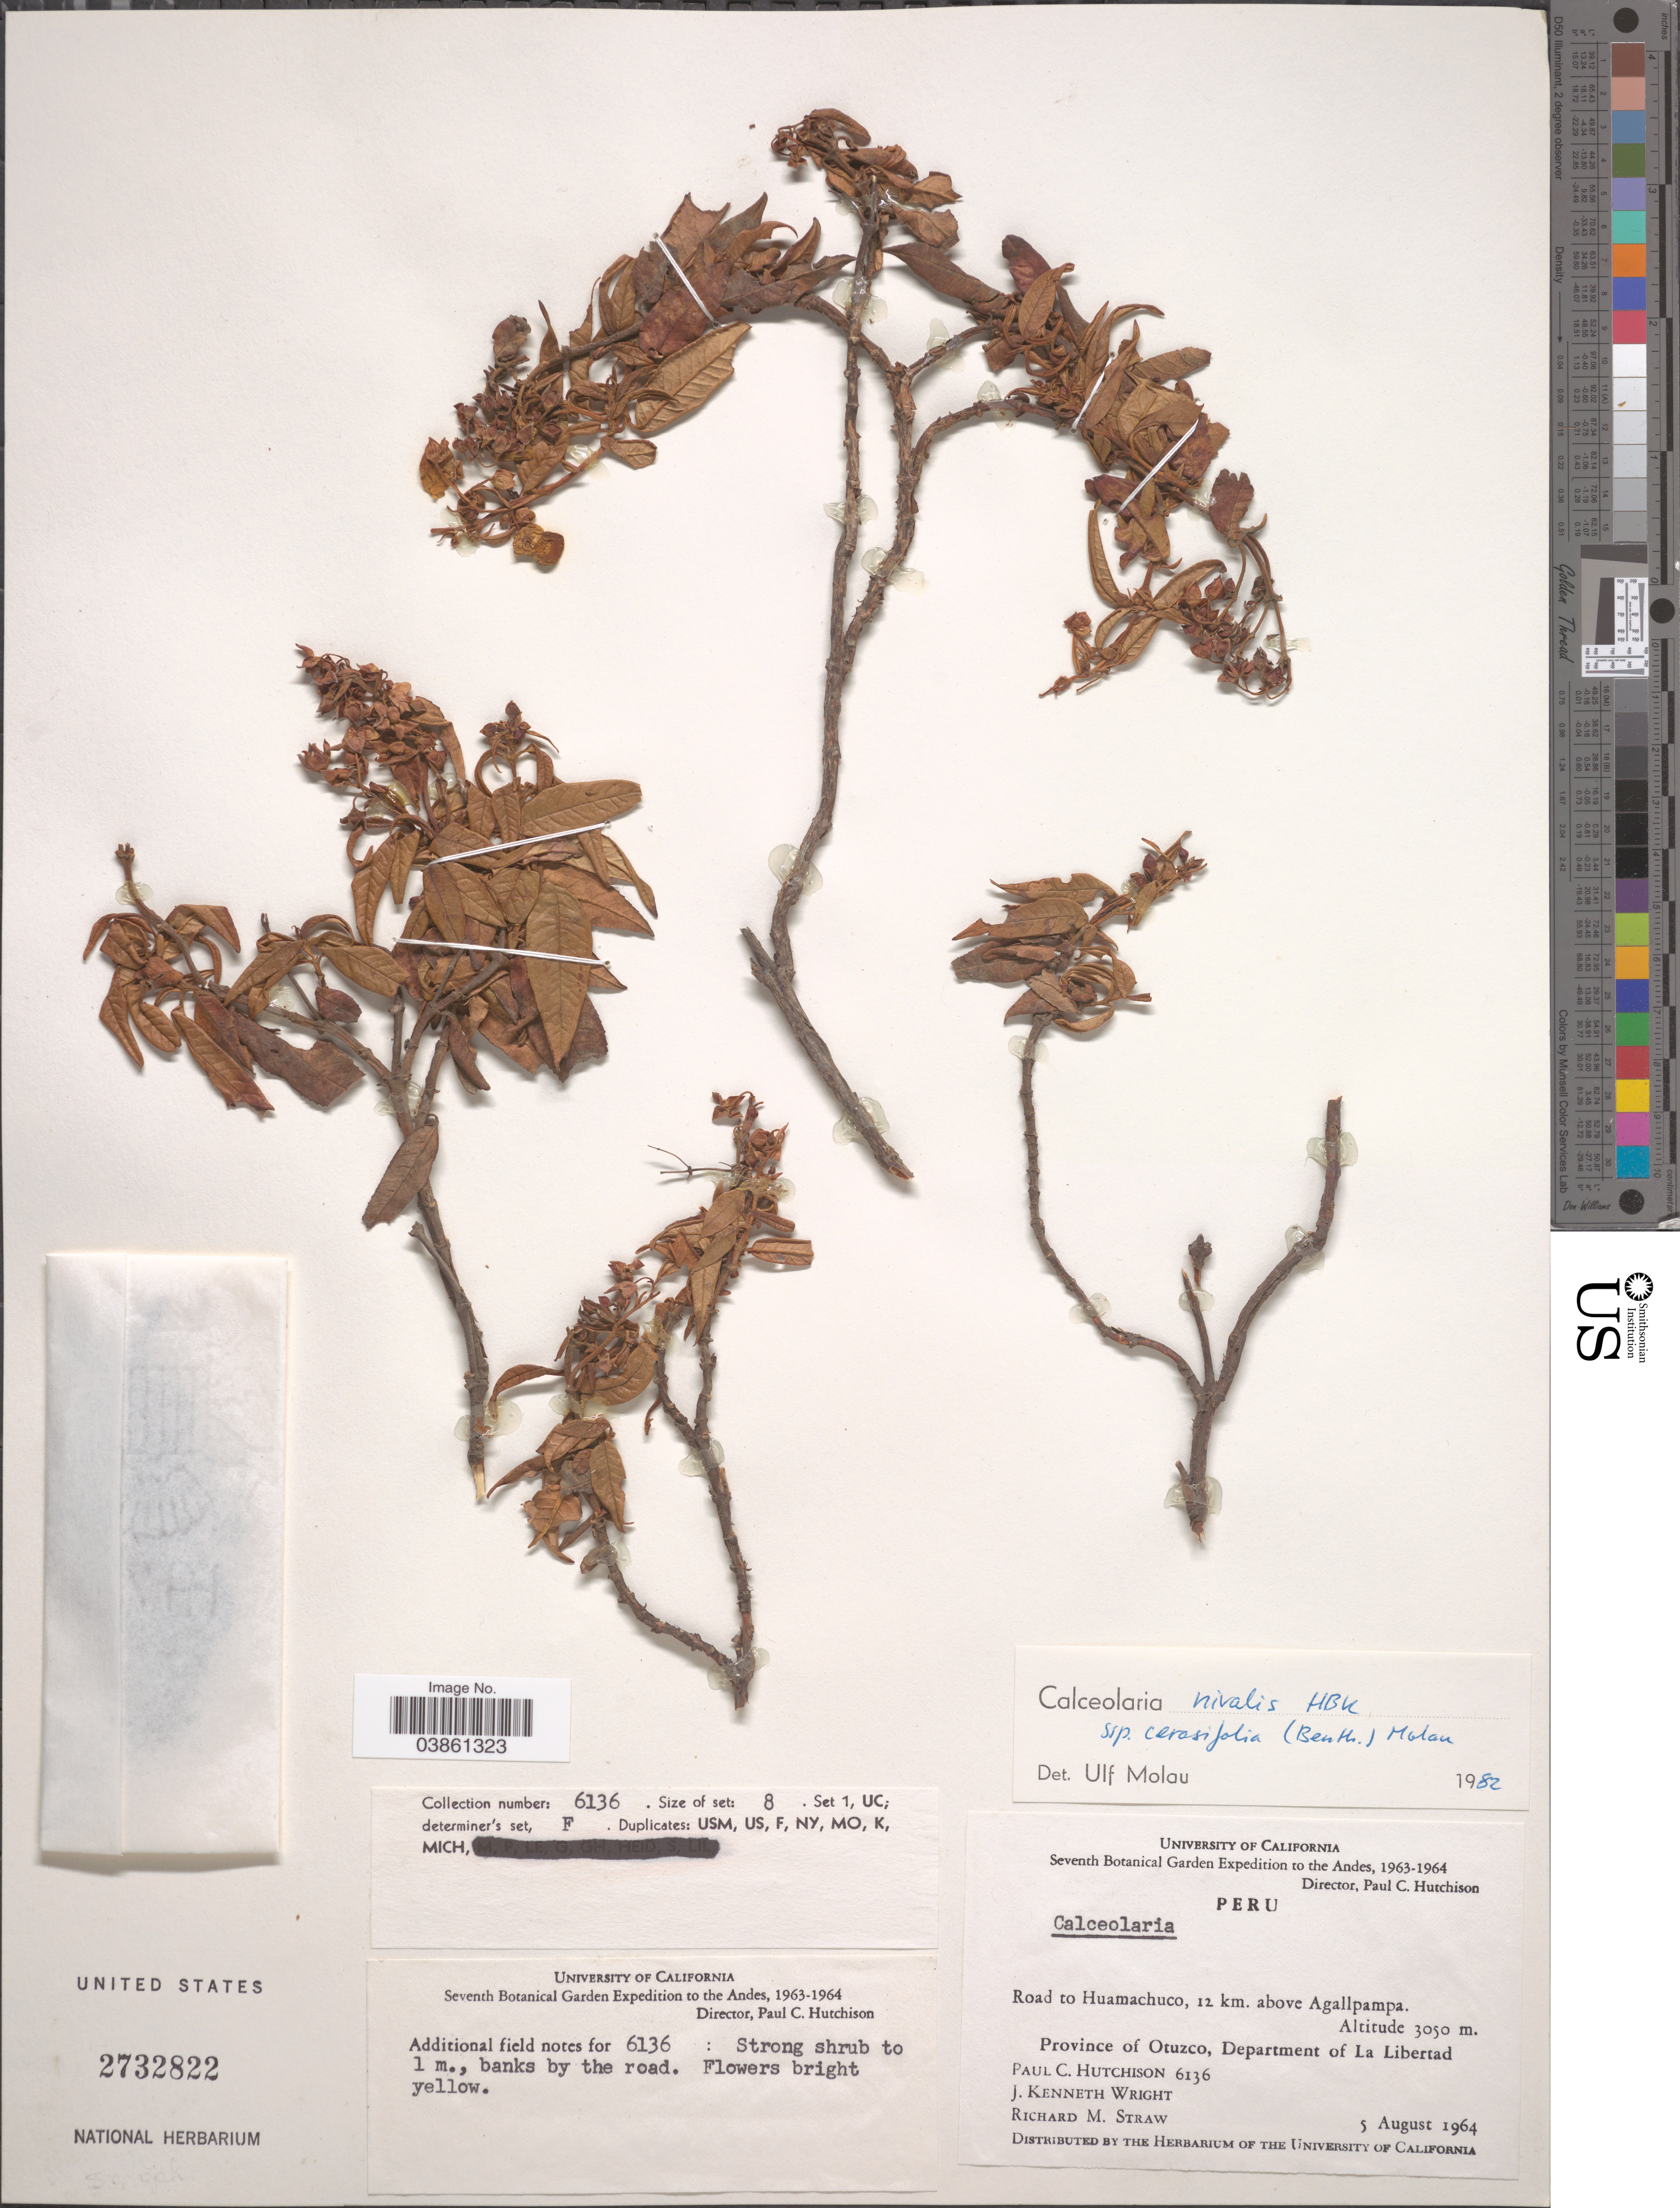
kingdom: Plantae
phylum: Tracheophyta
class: Magnoliopsida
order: Lamiales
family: Calceolariaceae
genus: Calceolaria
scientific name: Calceolaria nivalis subsp. cerasifolia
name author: (Benth.) Molau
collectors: P. C. Hutchison, J. K. Wright & R. M. Straw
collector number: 6136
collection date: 1964-08-05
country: Peru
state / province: La Libertad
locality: The Andes. Road to Huamachuco, 12 km. above Agallpampa. Province of Otuzco, Department of La Libertad.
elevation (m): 3050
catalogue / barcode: US 2732822